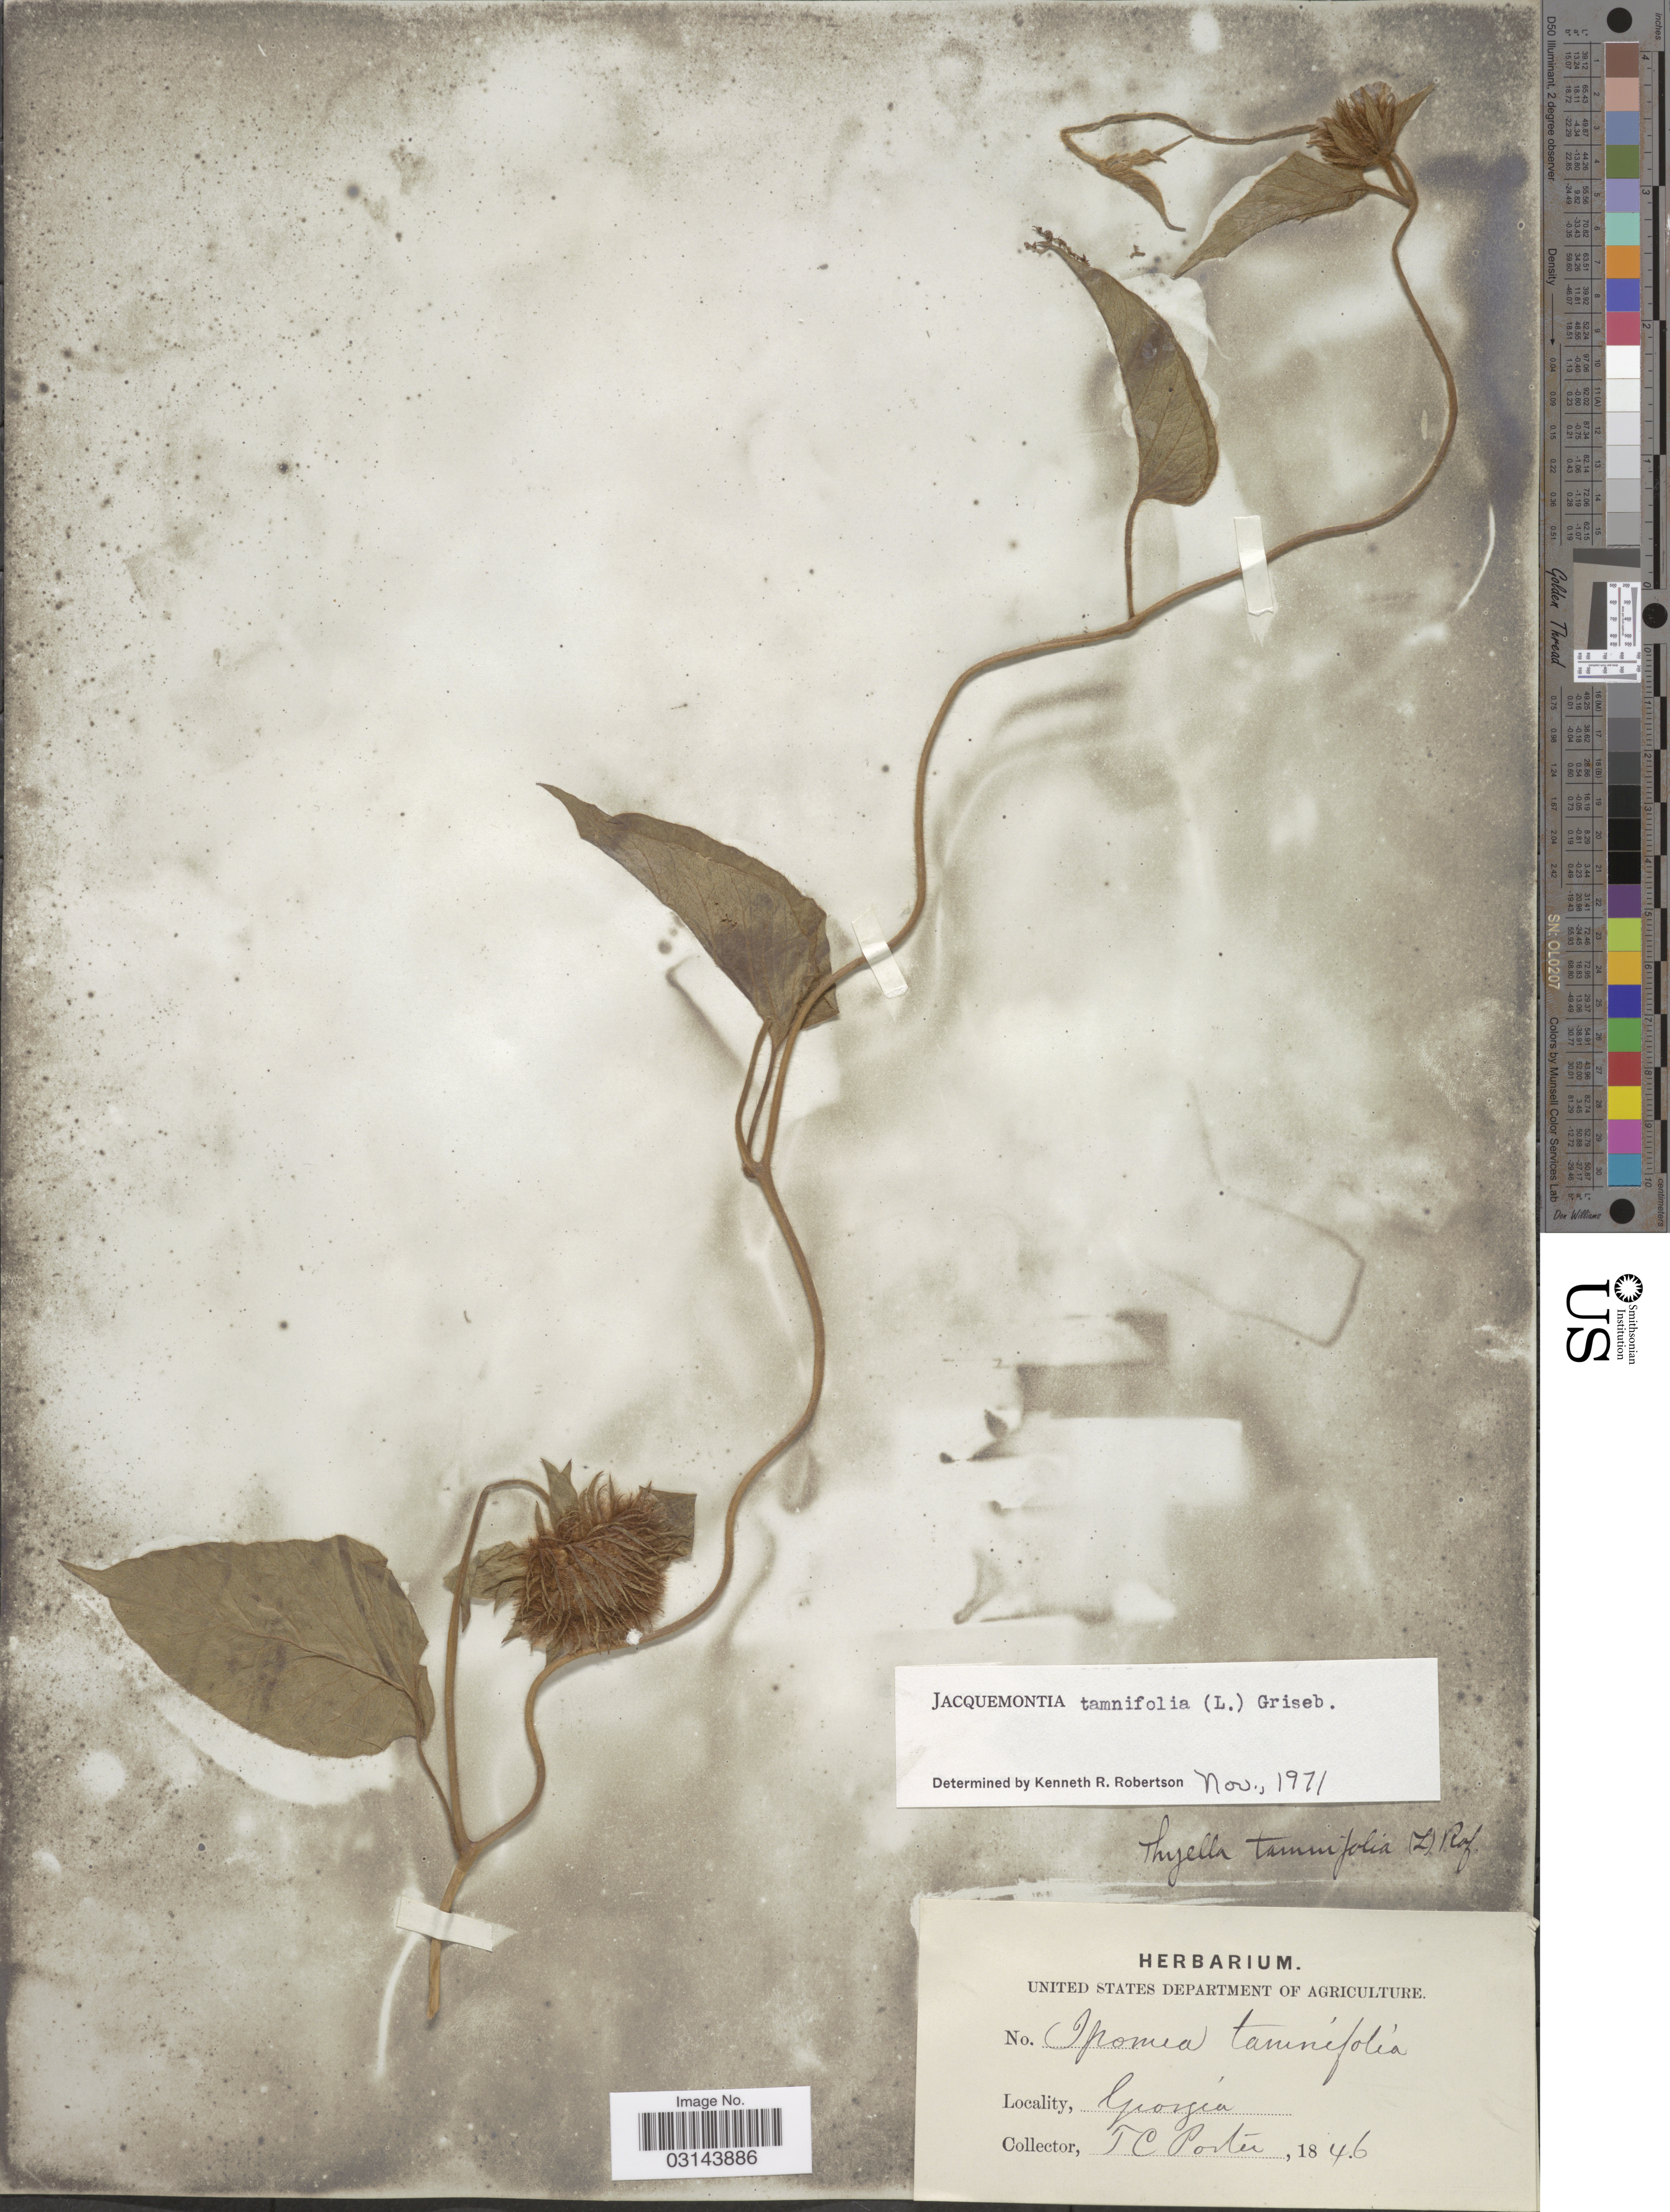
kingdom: Plantae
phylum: Tracheophyta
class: Magnoliopsida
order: Solanales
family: Convolvulaceae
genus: Jacquemontia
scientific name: Jacquemontia tamnifolia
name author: (L.) Griseb.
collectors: T. Porter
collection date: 1846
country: United States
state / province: Georgia